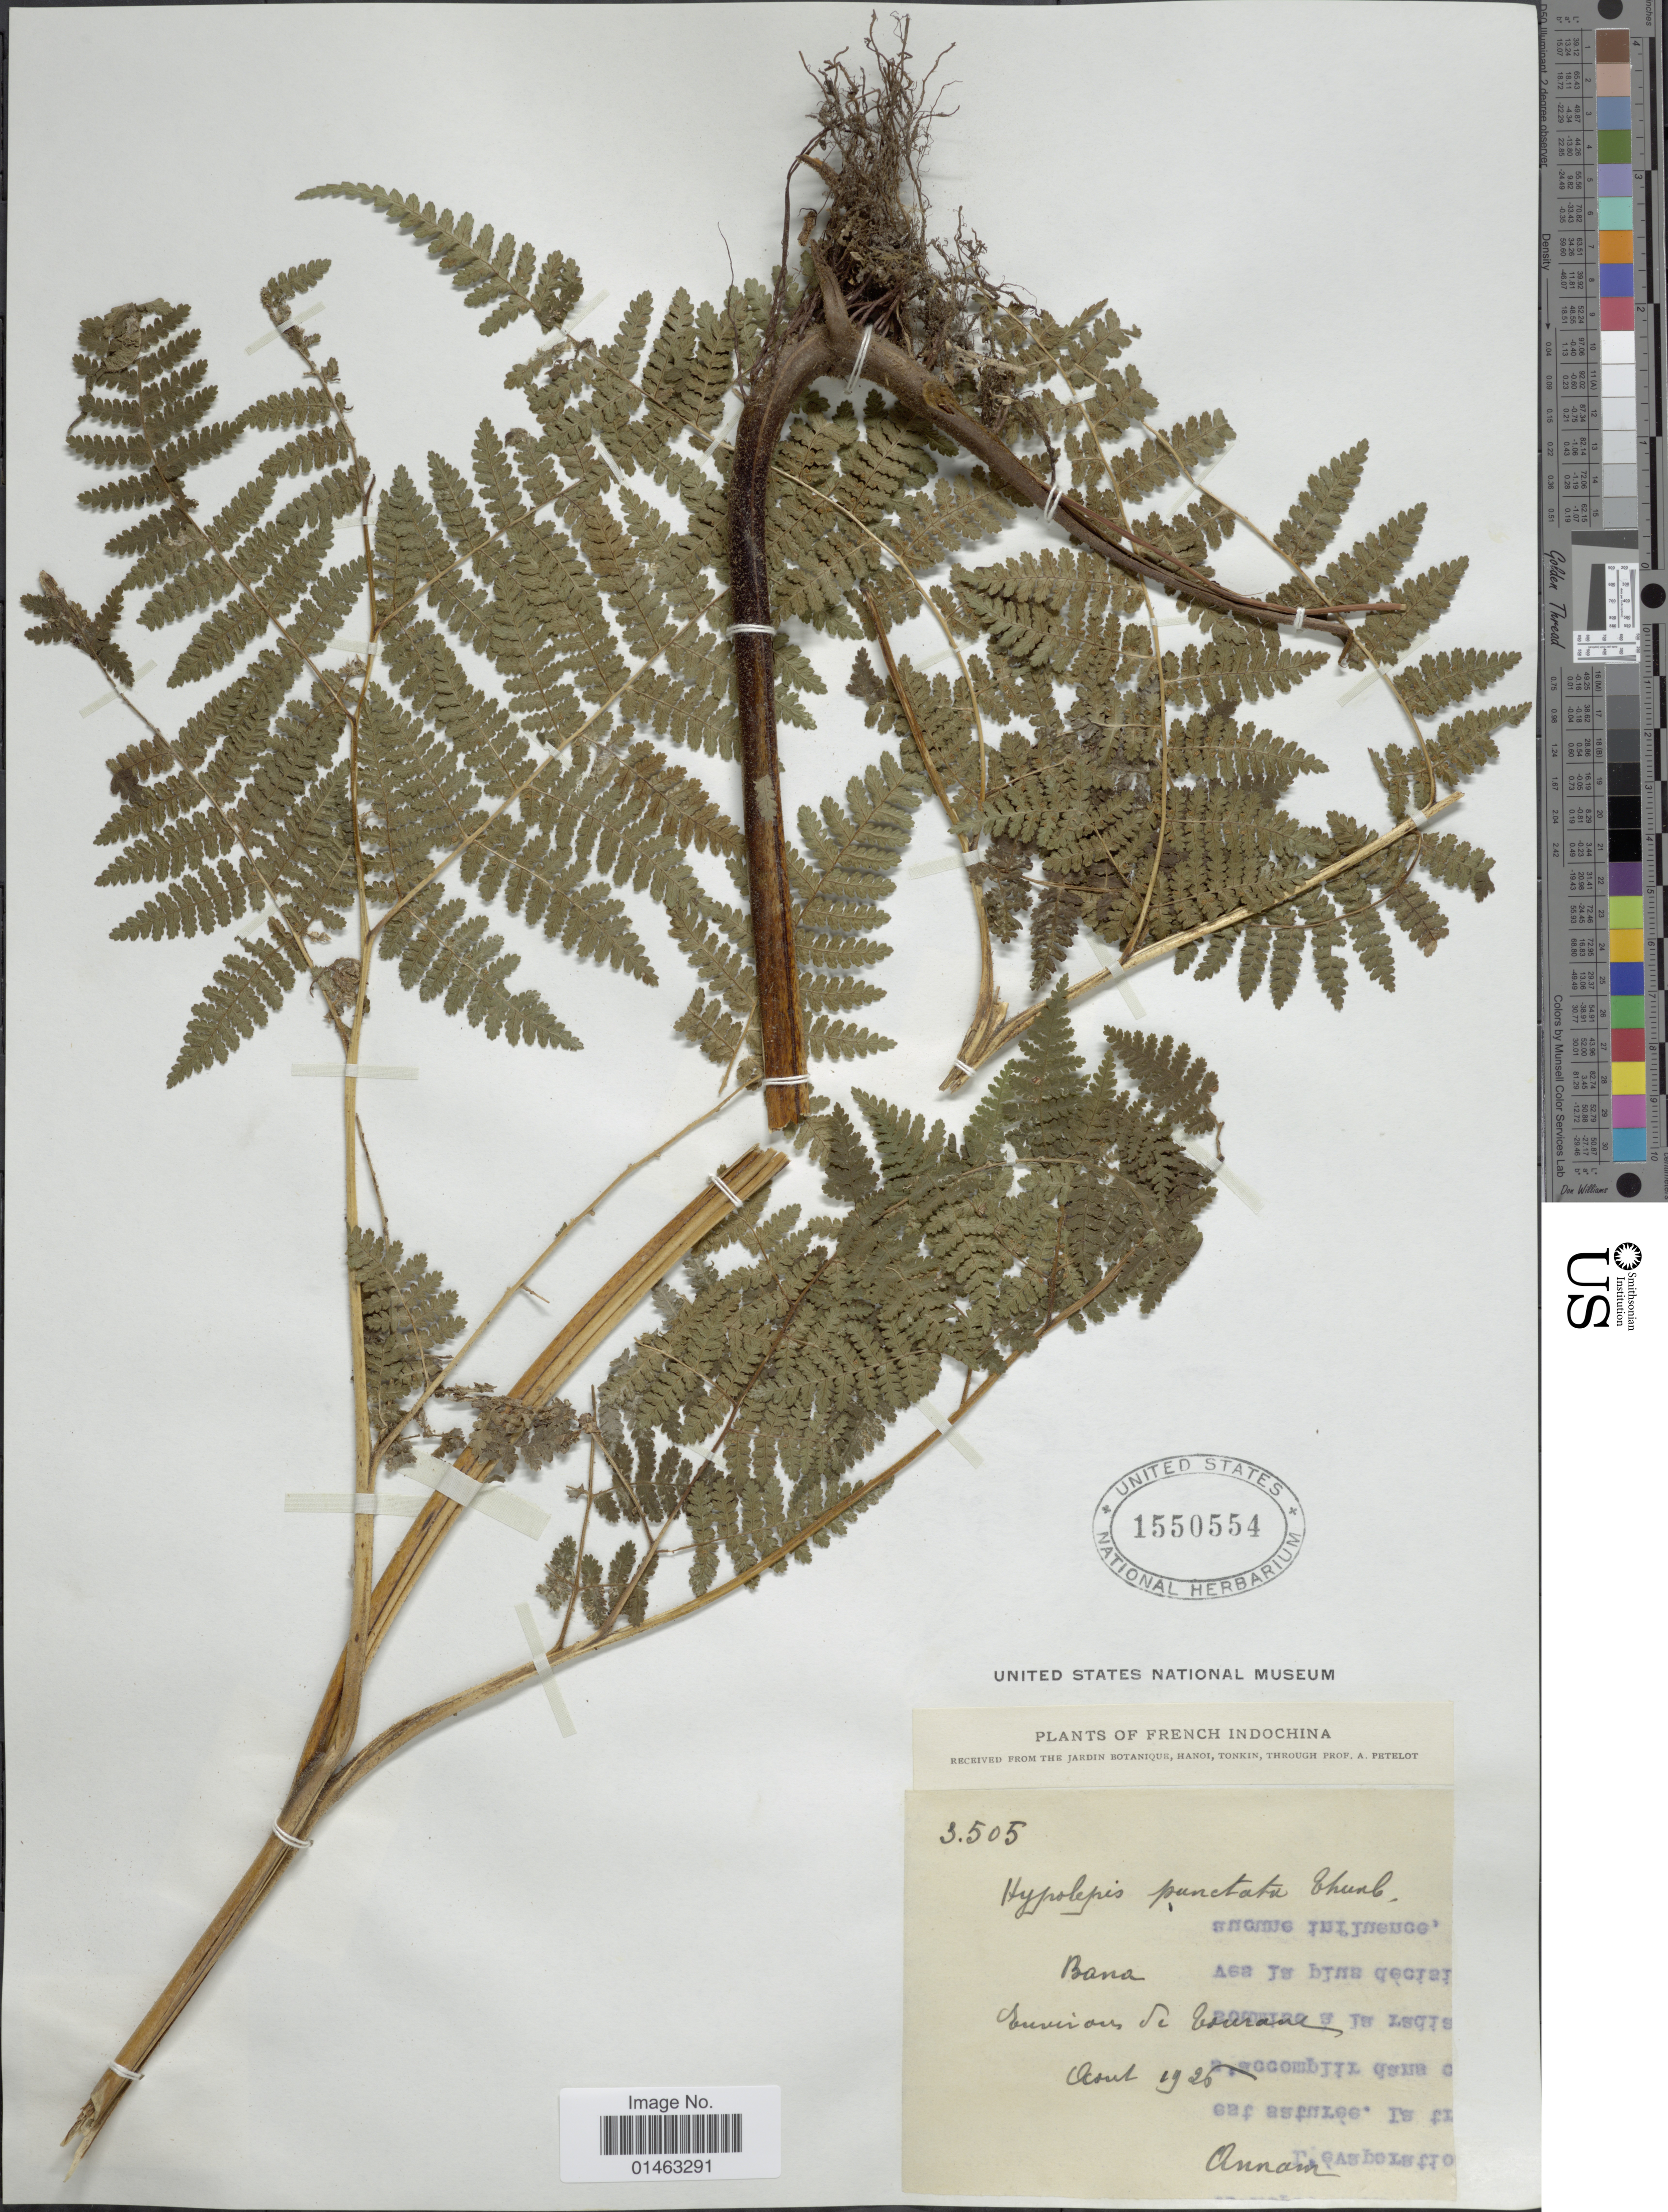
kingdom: Plantae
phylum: Tracheophyta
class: Polypodiopsida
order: Polypodiales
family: Dennstaedtiaceae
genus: Hypolepis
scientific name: Hypolepis punctata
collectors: Onnam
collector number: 3505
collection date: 1925-08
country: Vietnam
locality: Bana. Suveriou, le baurane. Annam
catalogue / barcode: US 1550554